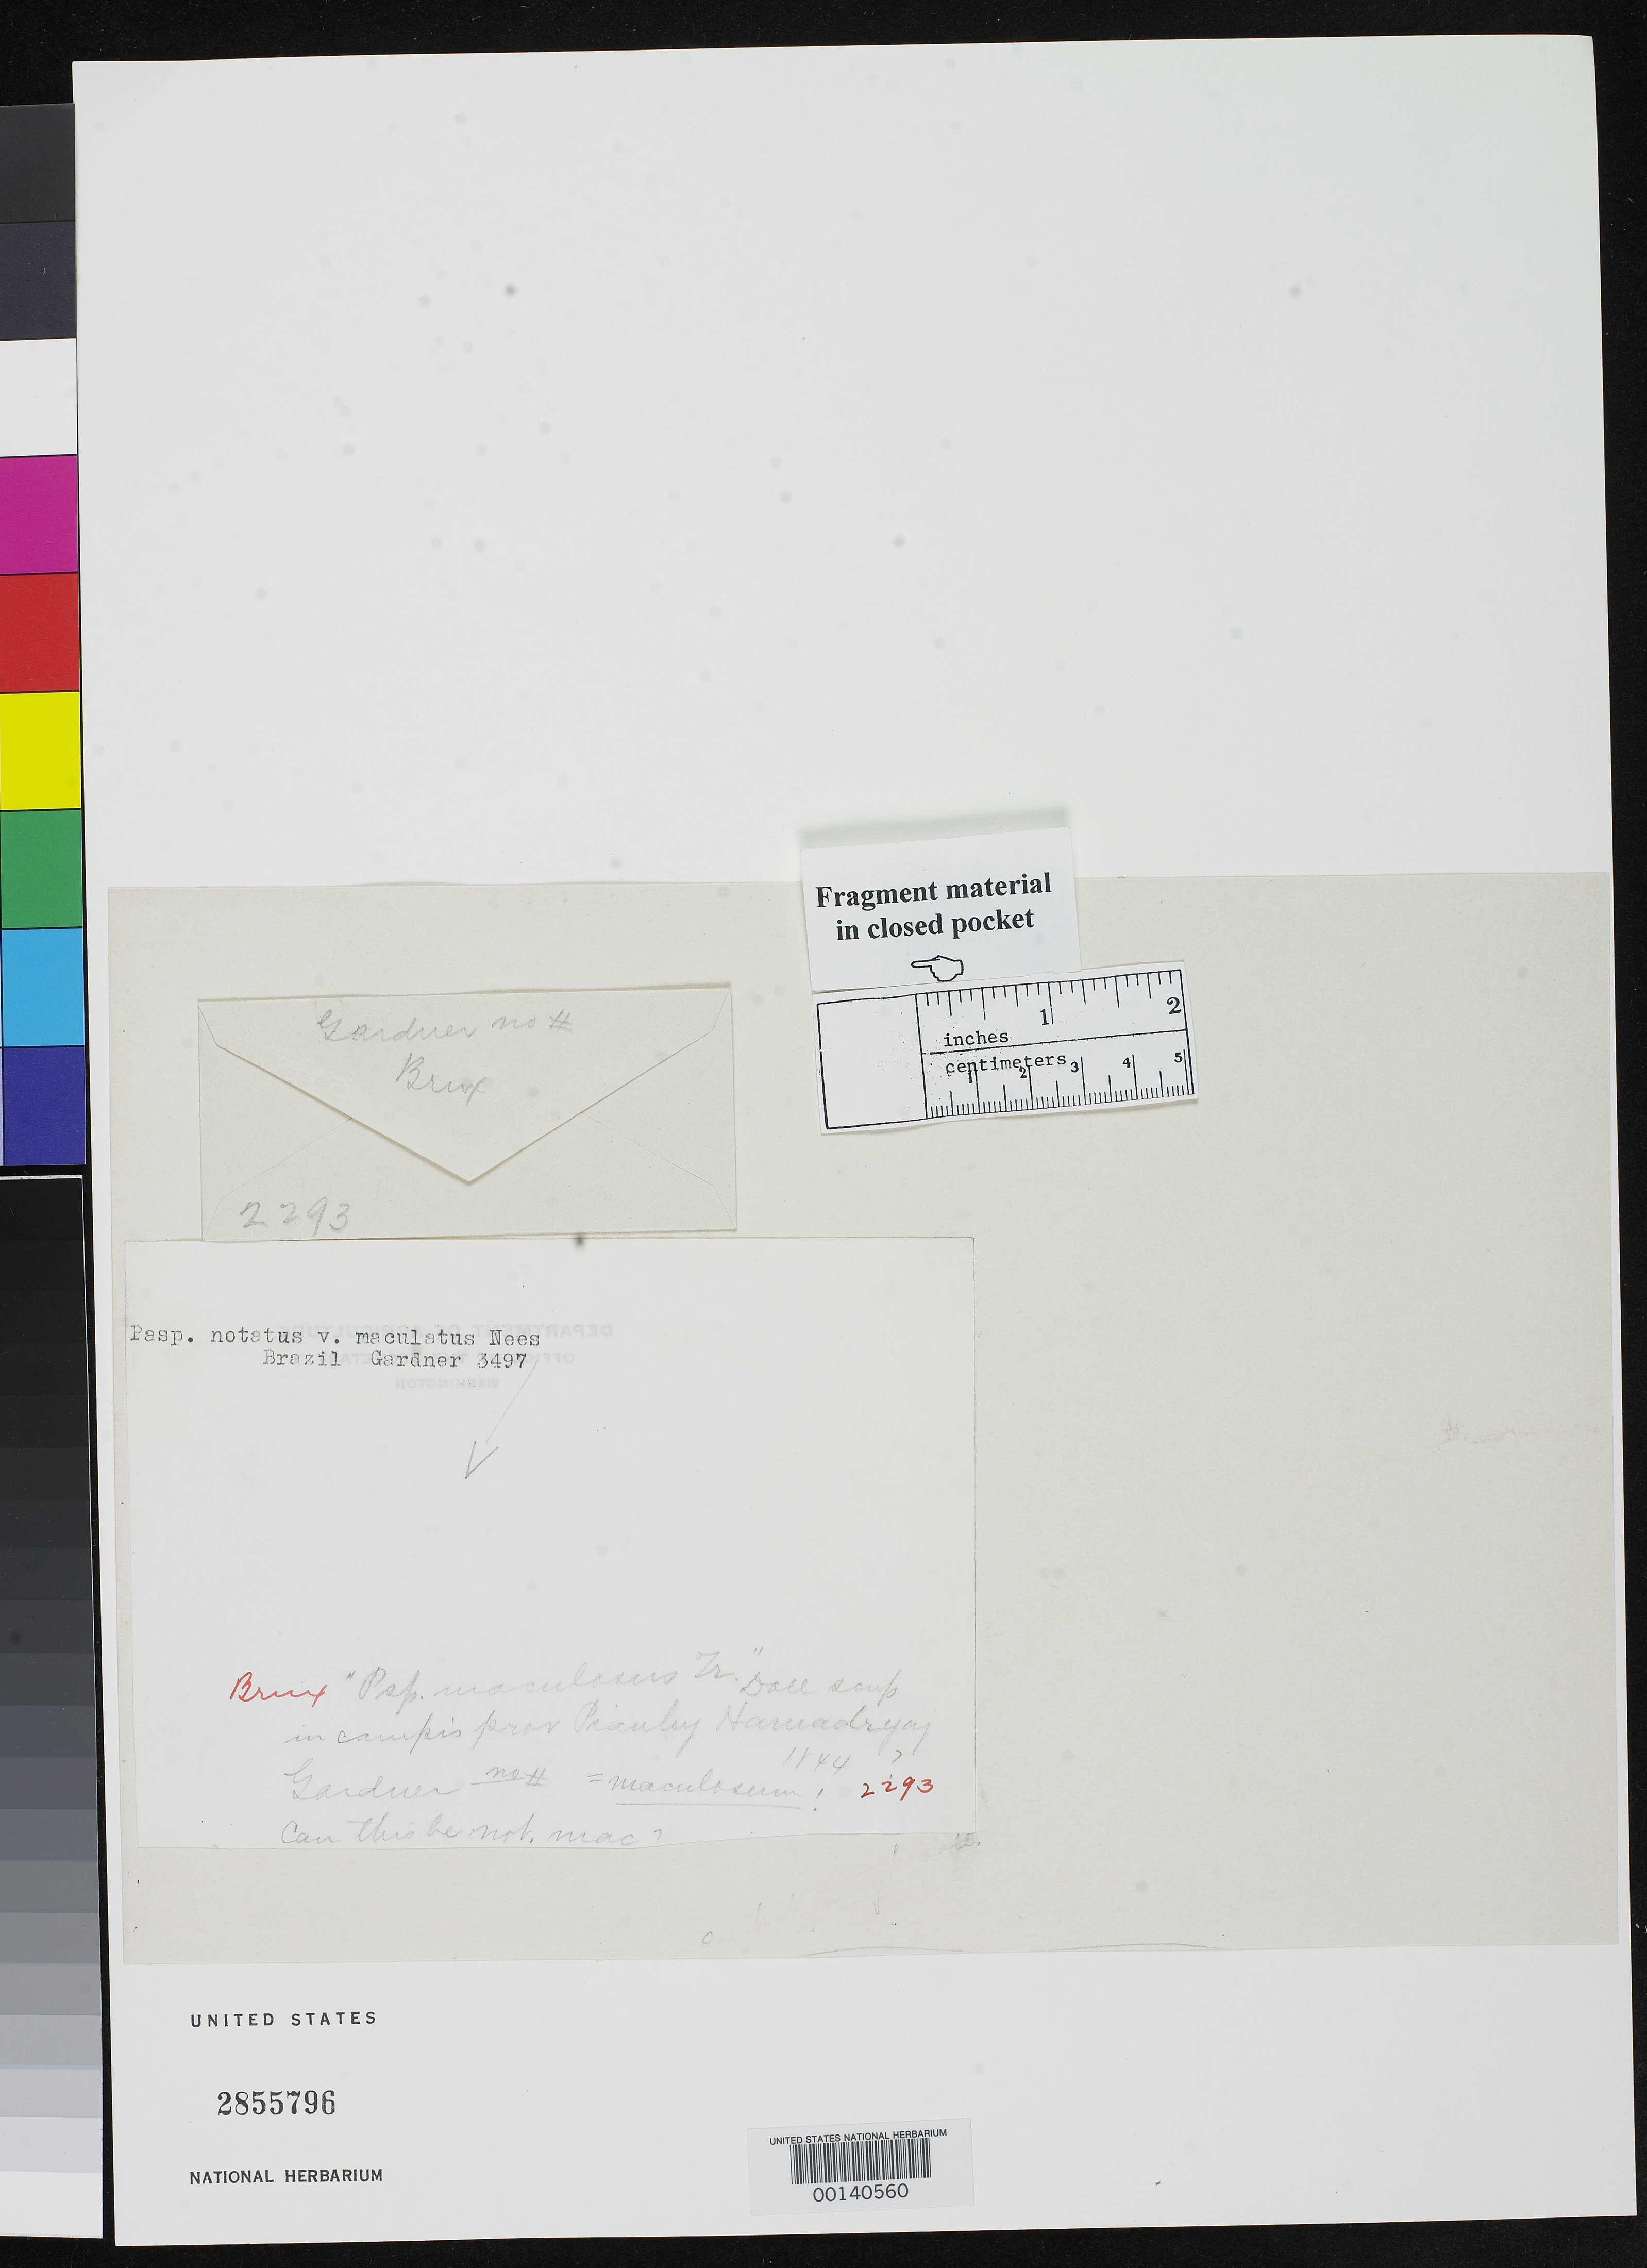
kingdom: Plantae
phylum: Tracheophyta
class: Liliopsida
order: Poales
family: Poaceae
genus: Paspalum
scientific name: Paspalum notatum var. maculatum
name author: Nees in Hook.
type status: Type Fragment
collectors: G. Gardner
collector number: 3497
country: Brazil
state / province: Goiás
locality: Inter Porto Imperial et Lunie, ad flum Tocantins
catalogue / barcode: US 2855796